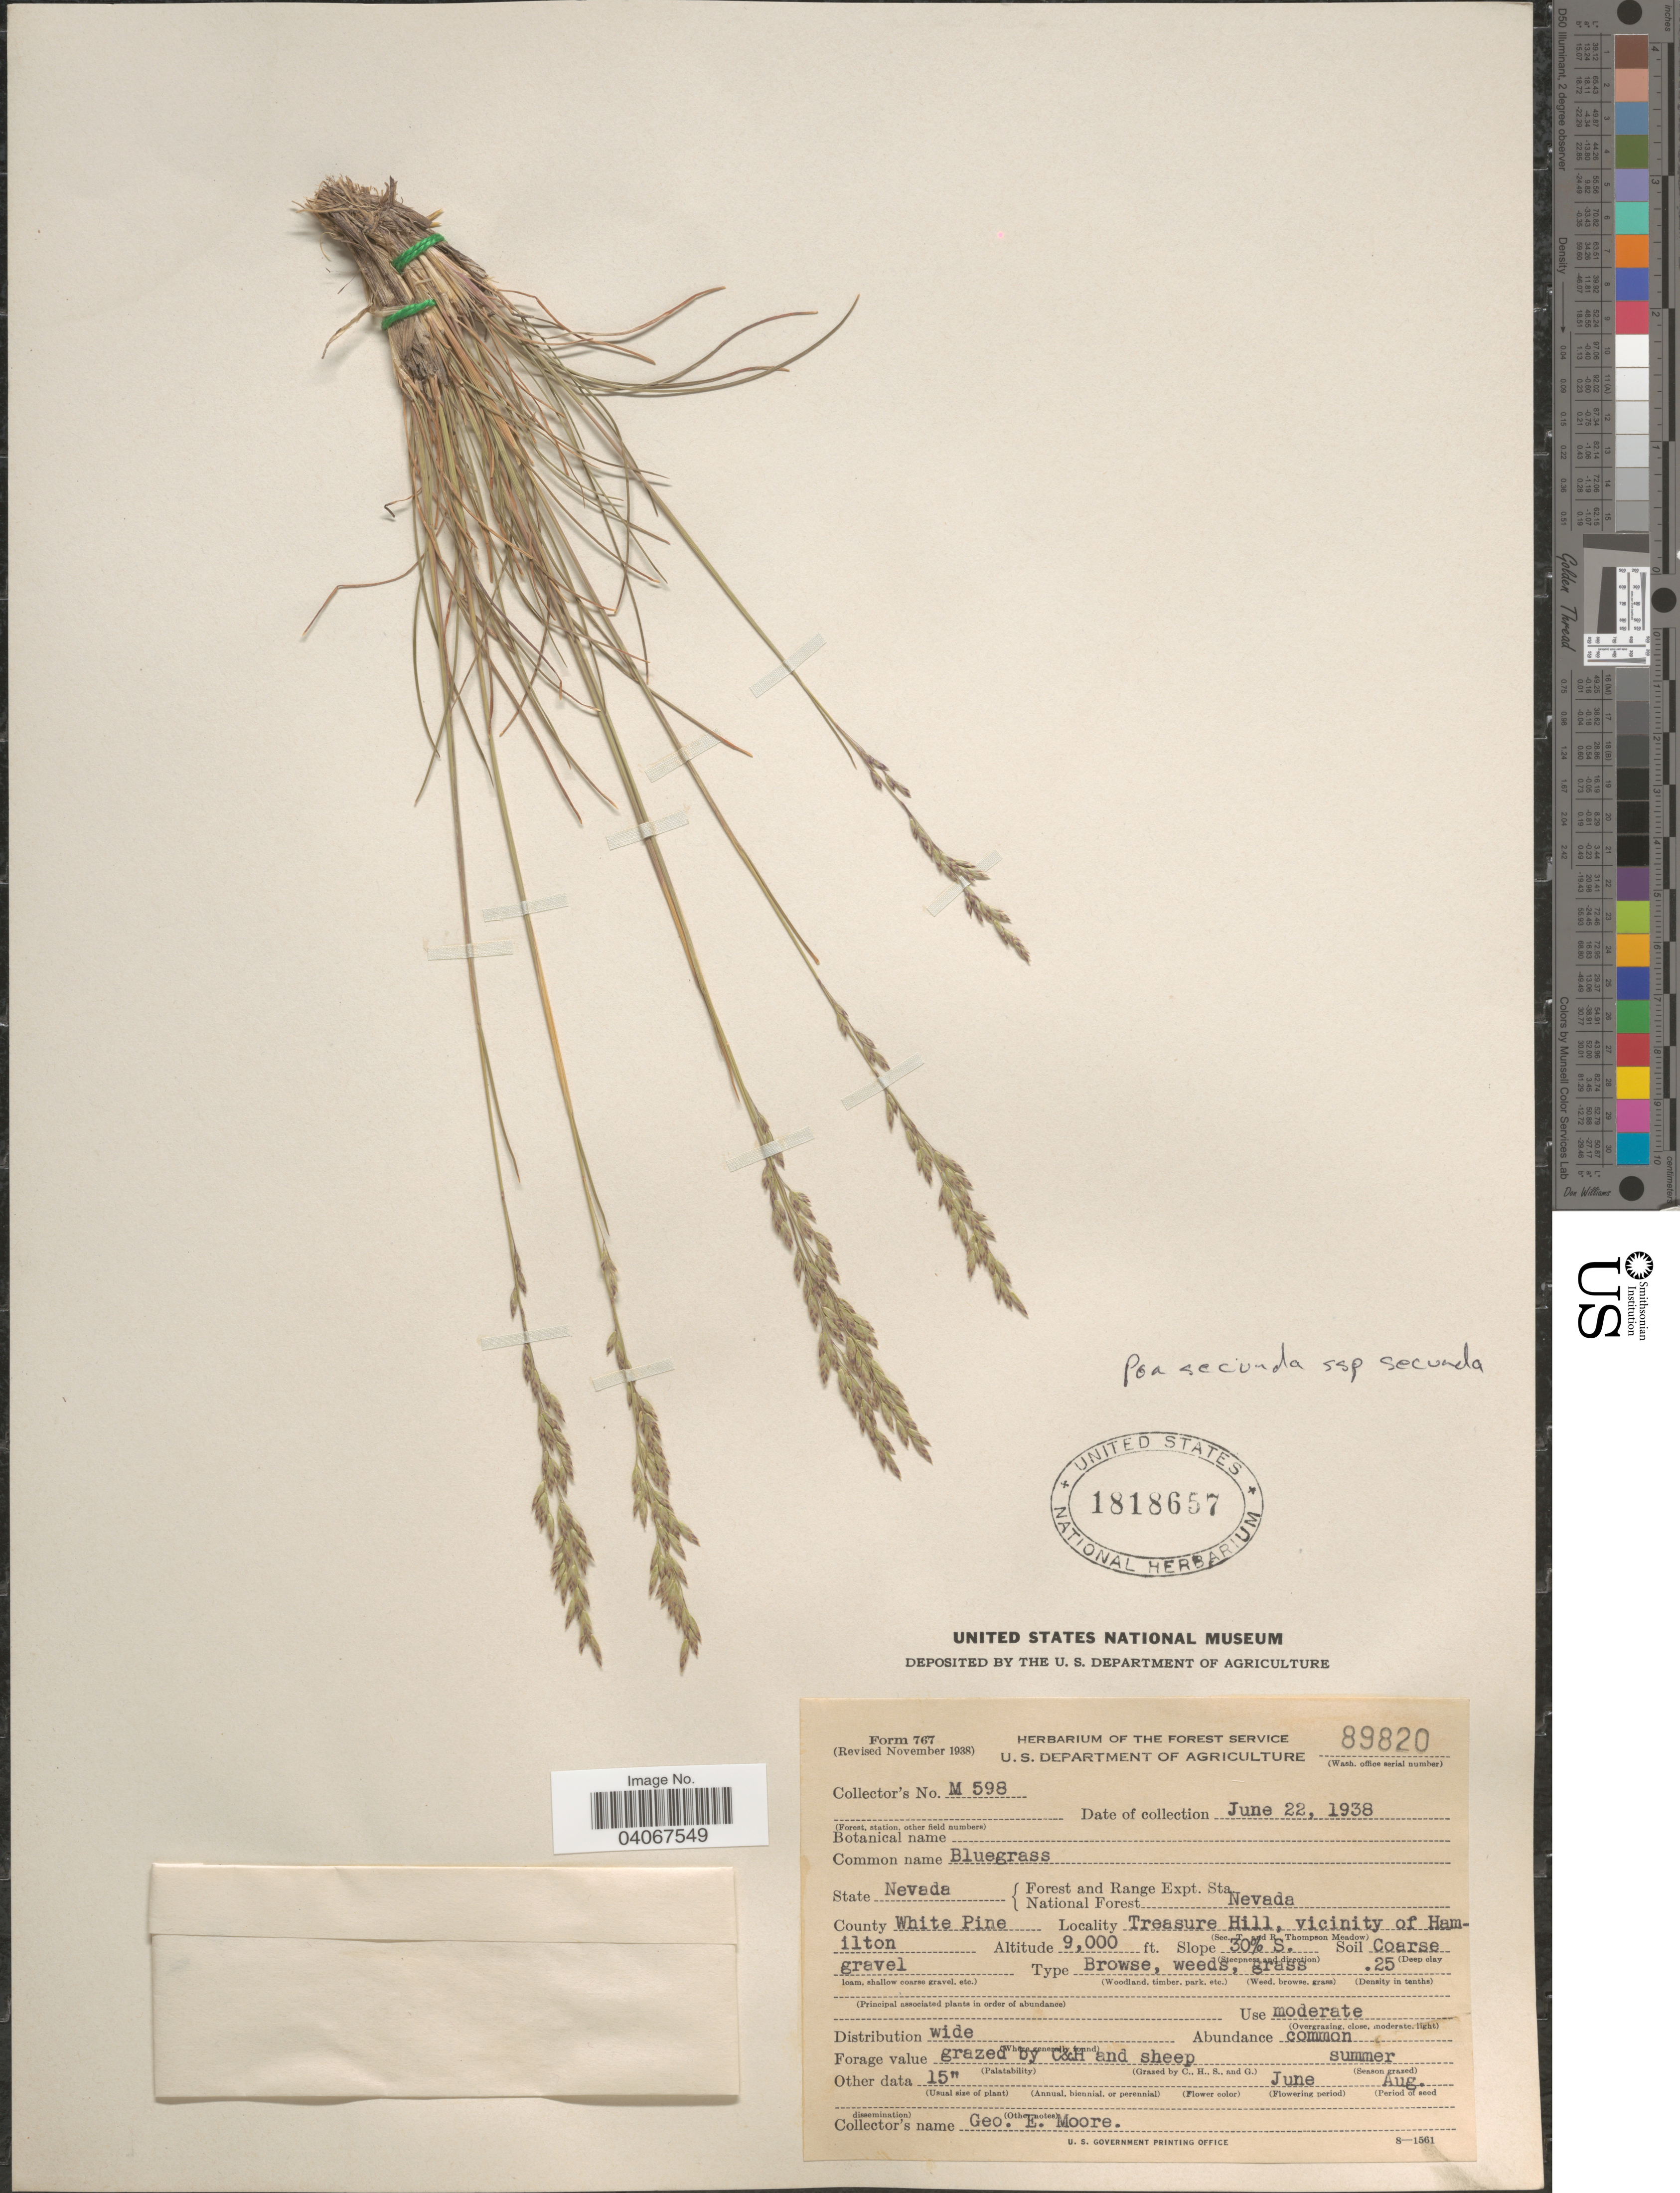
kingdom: Plantae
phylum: Tracheophyta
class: Liliopsida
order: Poales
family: Poaceae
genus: Poa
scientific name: Poa secunda subsp. secunda var. secunda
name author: J. Presl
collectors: G. Moore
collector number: M598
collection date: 1938-06-22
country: United States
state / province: Nevada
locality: Forest and Range Expt. Sta. National Forest Nevada. County White Pine. Treasure Hill, vicinity of Hamilton.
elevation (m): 2743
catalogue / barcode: US 1818657